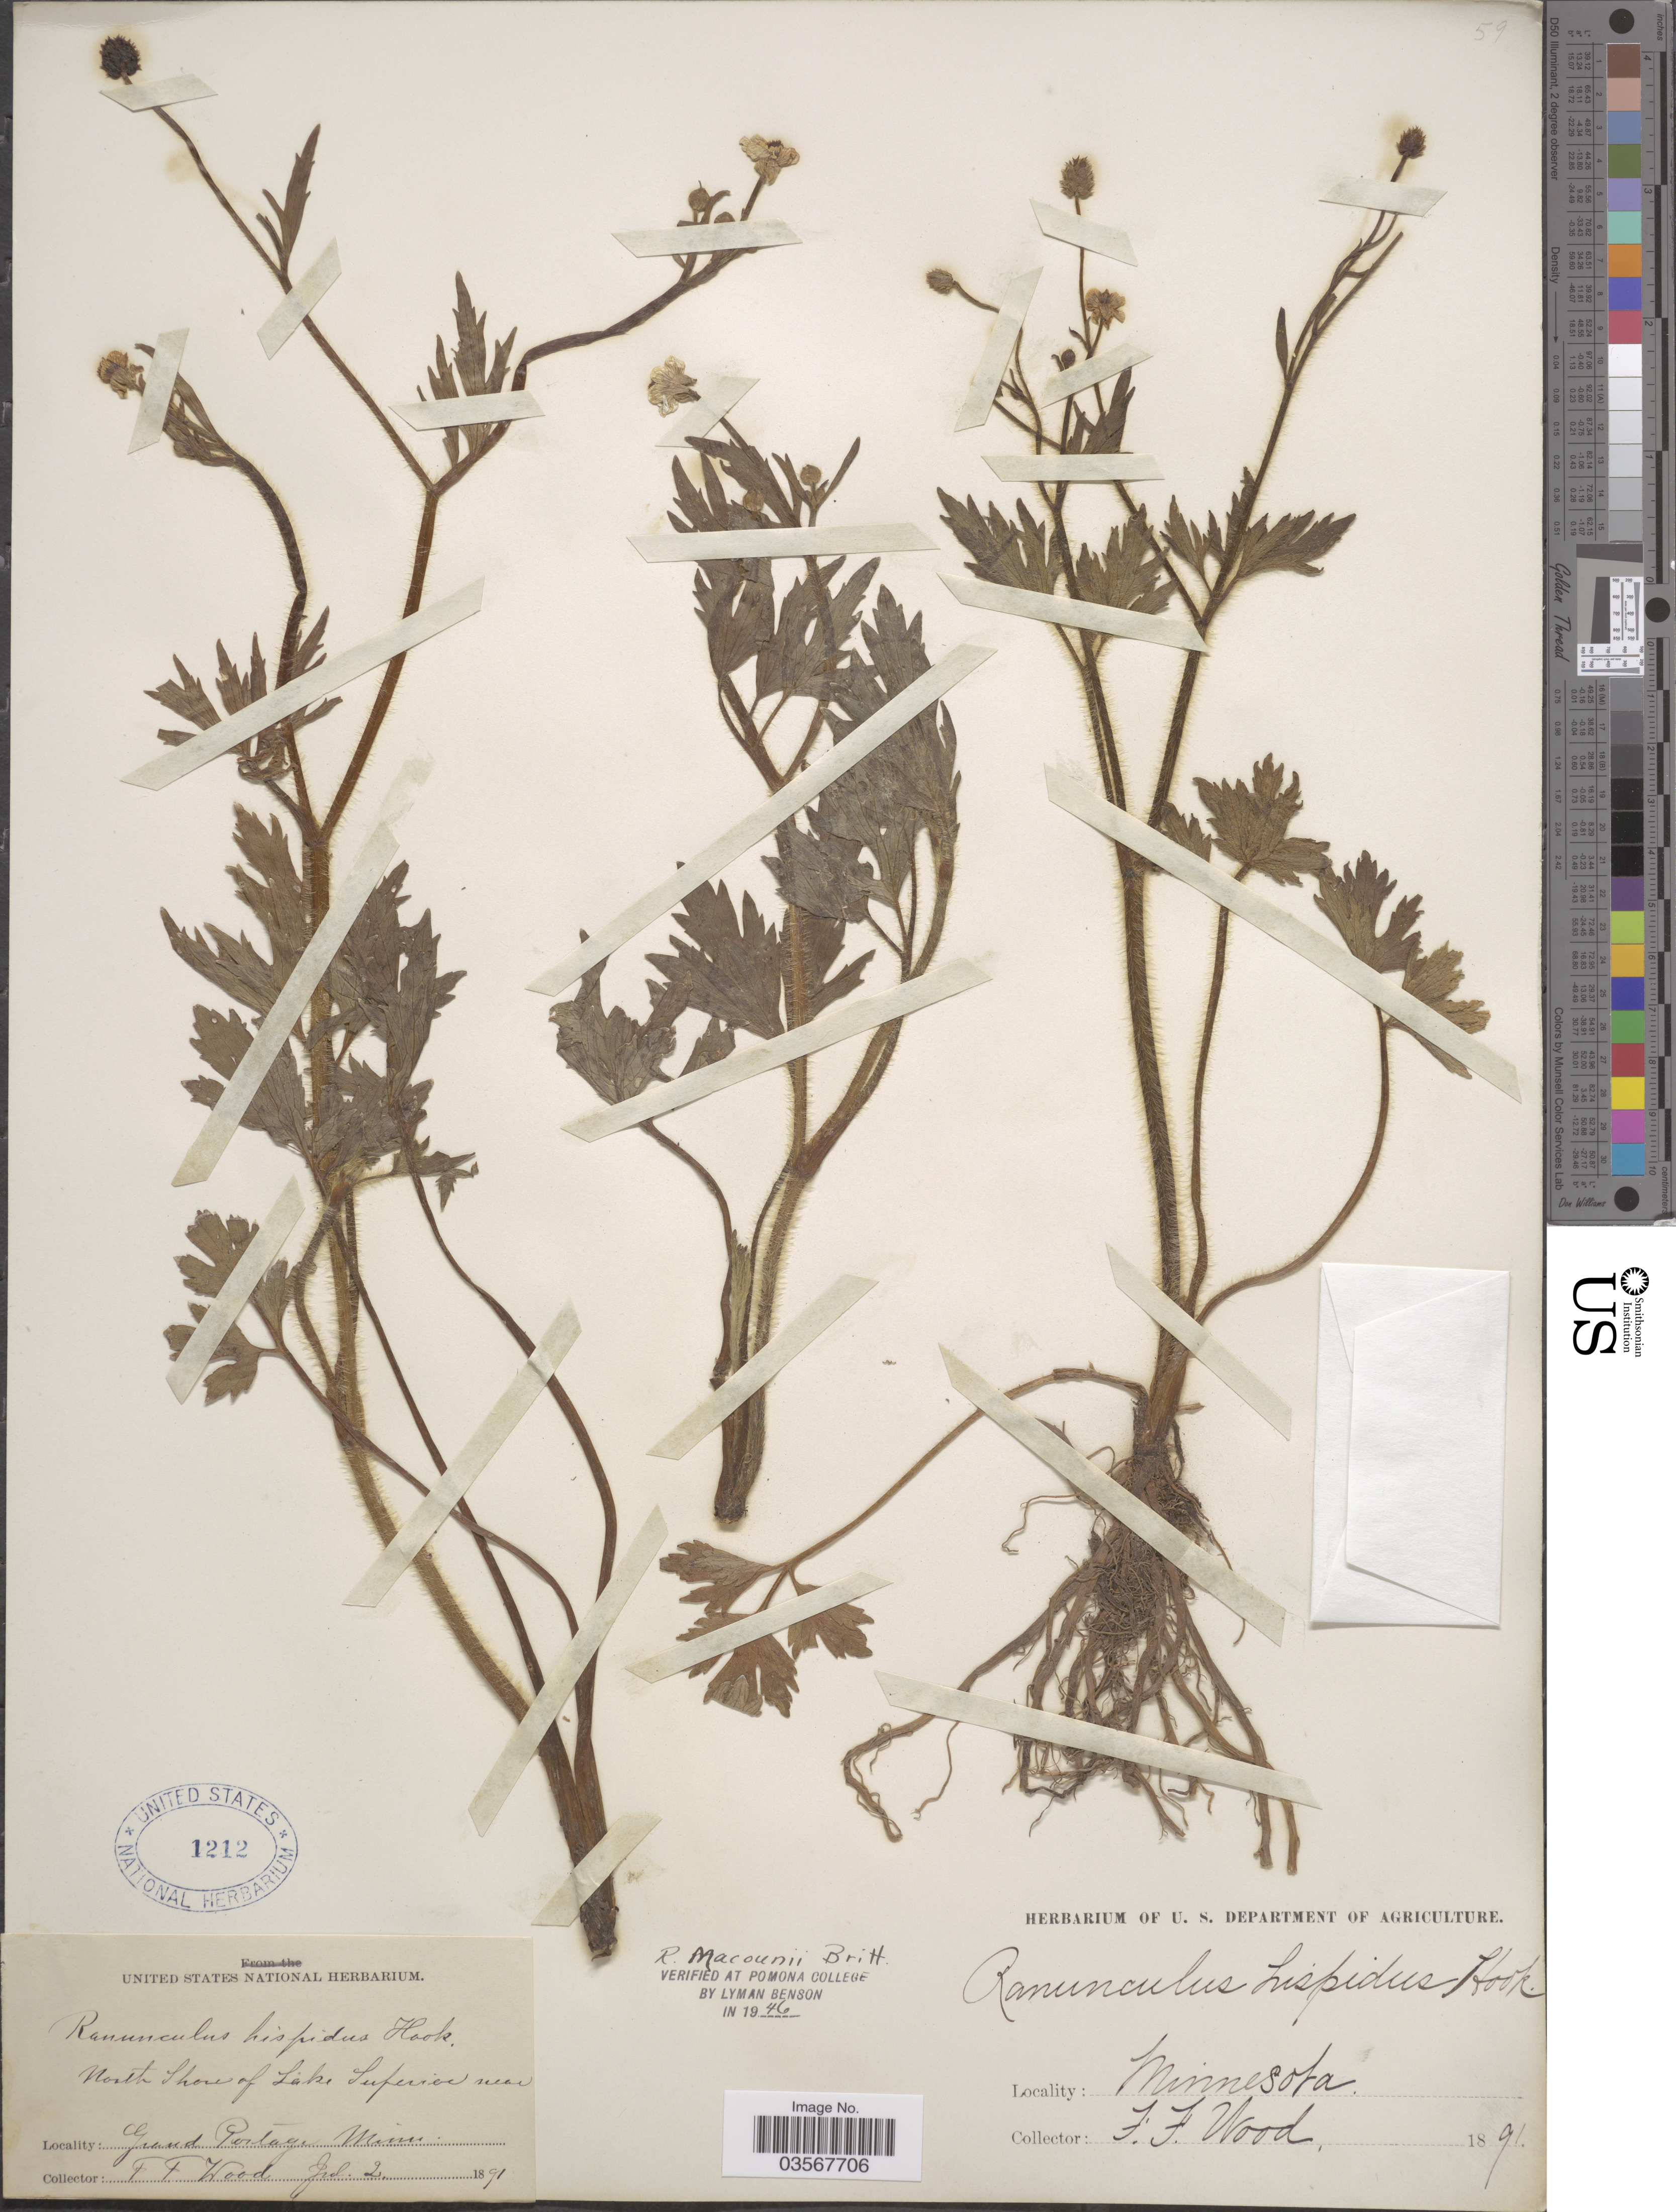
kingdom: Plantae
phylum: Tracheophyta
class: Magnoliopsida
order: Ranunculales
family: Ranunculaceae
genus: Ranunculus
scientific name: Ranunculus macounii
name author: Britton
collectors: F. Wood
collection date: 1891-07-02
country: United States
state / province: Minnesota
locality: North shore of Lake Superior near Grand Portage.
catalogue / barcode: US 1212